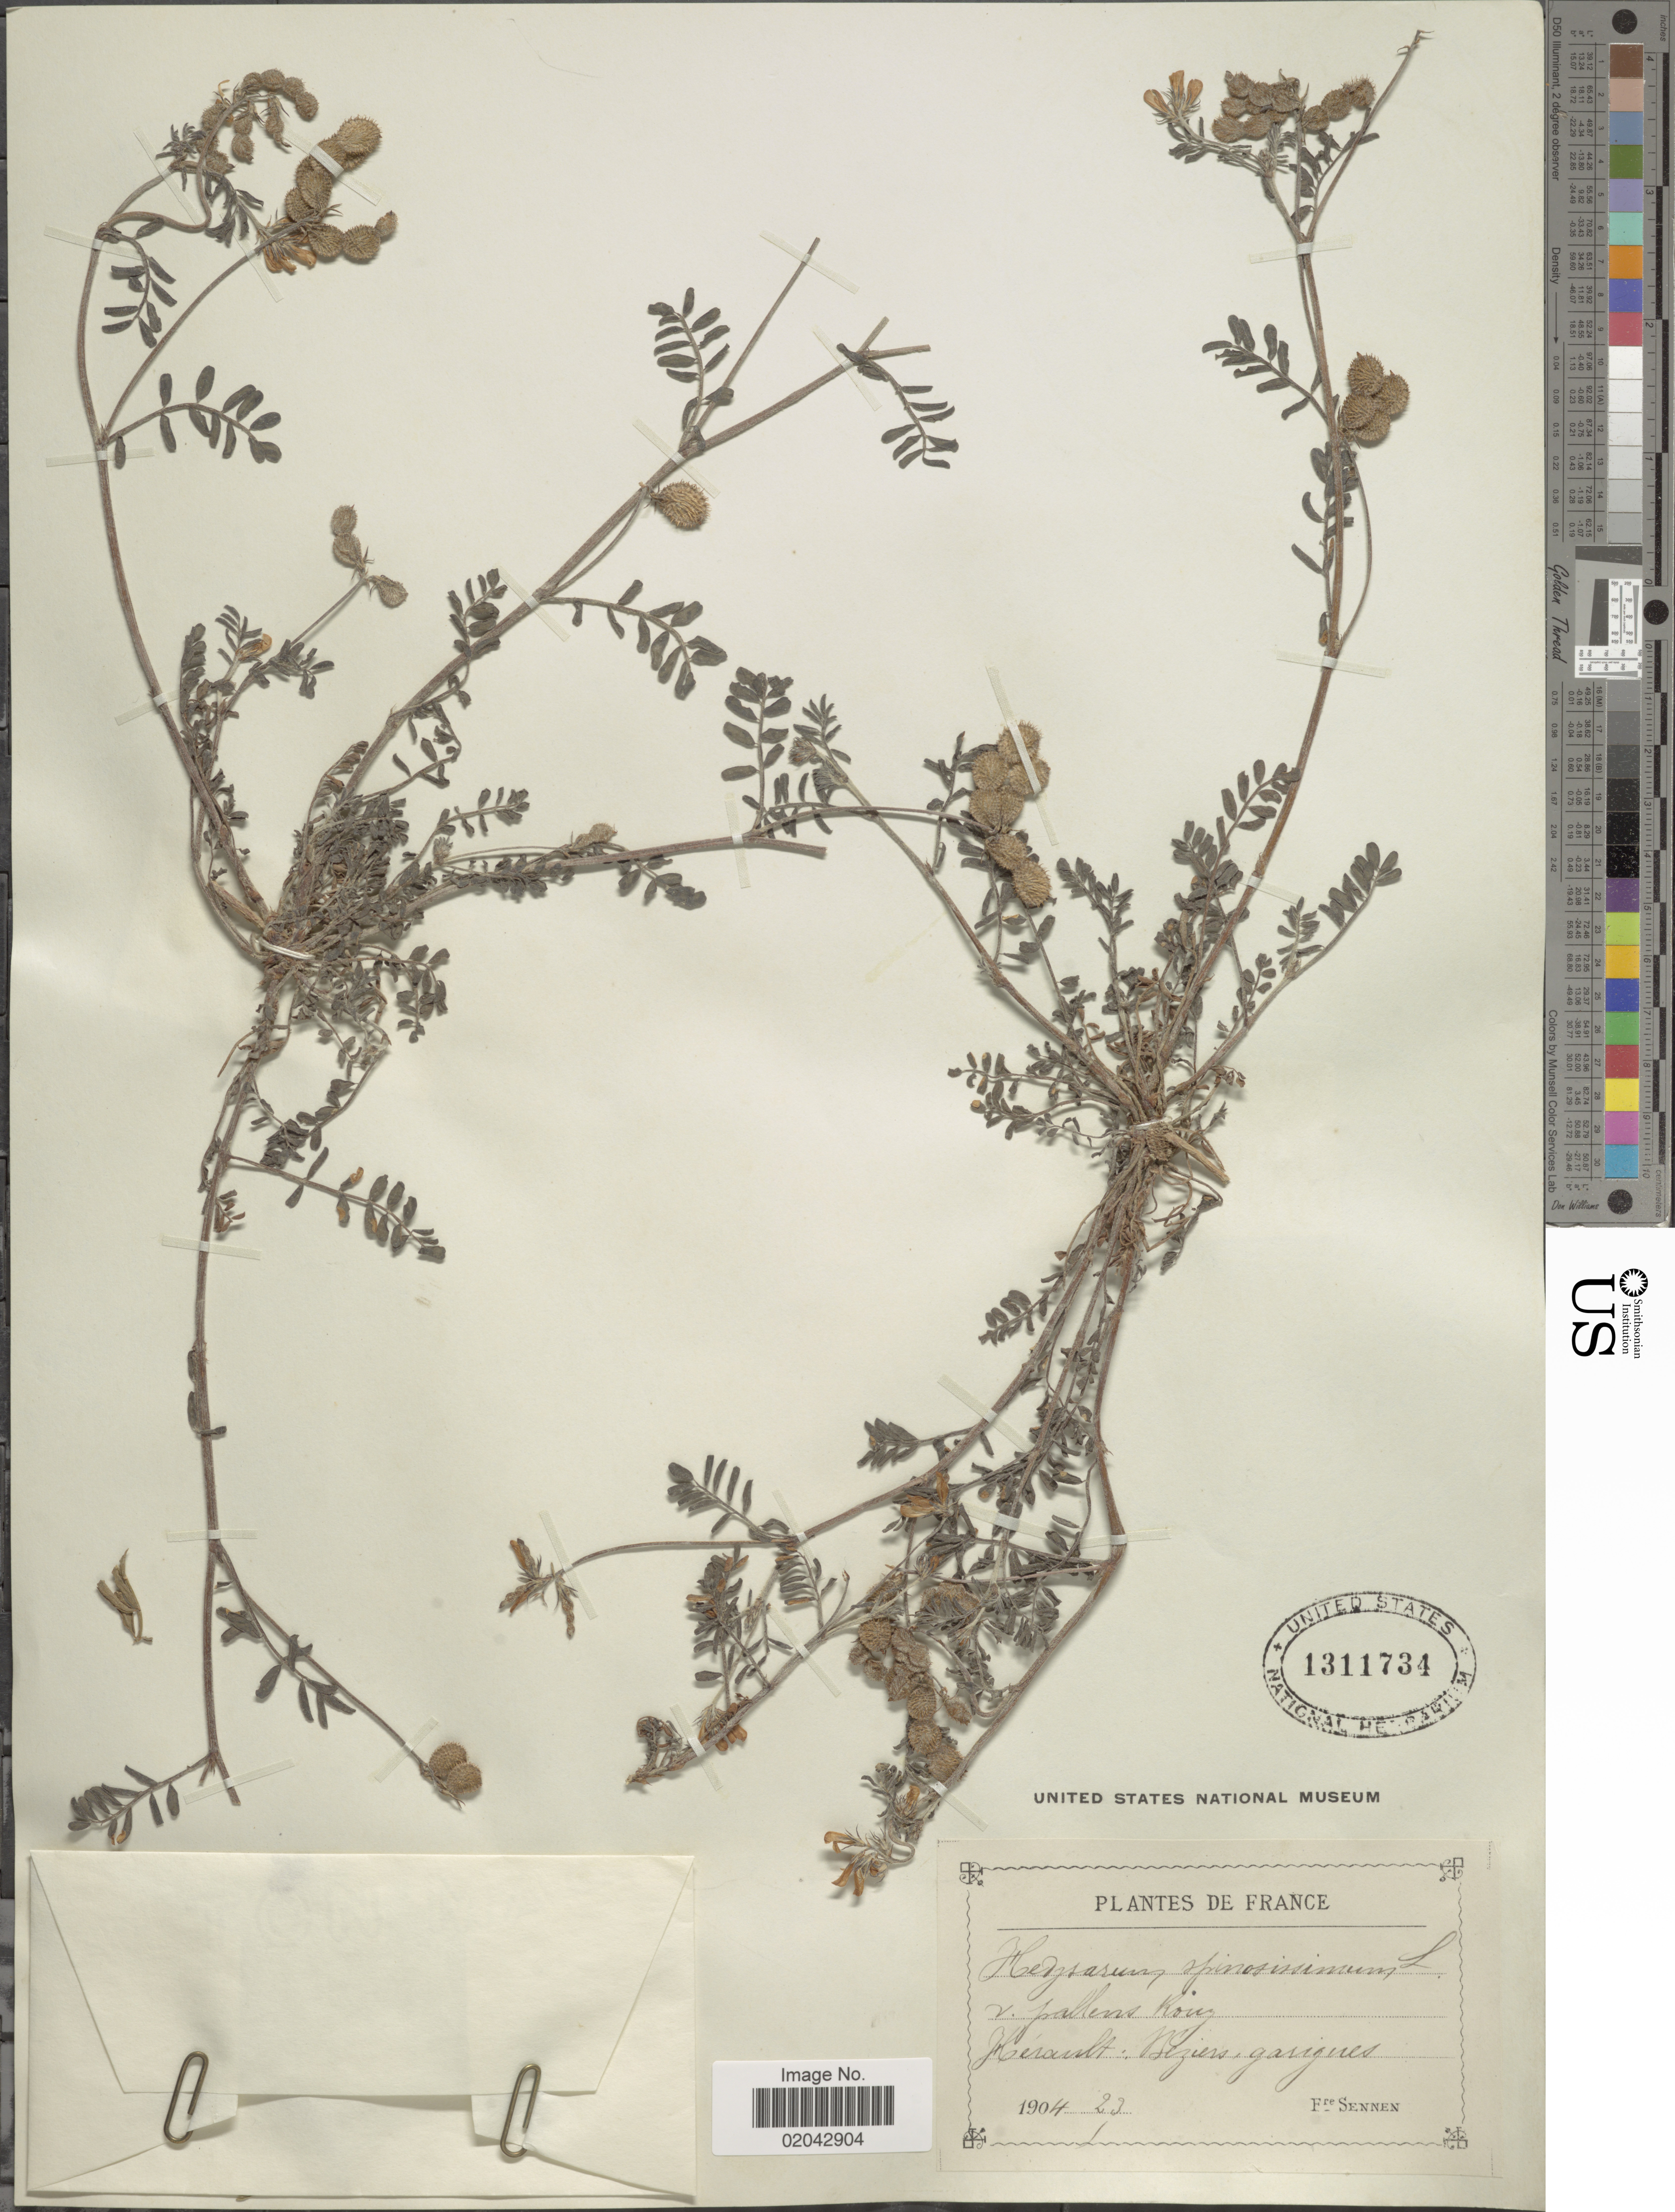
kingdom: Plantae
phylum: Tracheophyta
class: Magnoliopsida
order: Fabales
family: Fabaceae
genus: Hedysarum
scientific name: Hedysarum capitatum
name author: Burm. f.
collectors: E. Sennen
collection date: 1904-01-23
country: France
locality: Herault: Beziers garrigues [interpreted]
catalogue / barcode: US 1311734